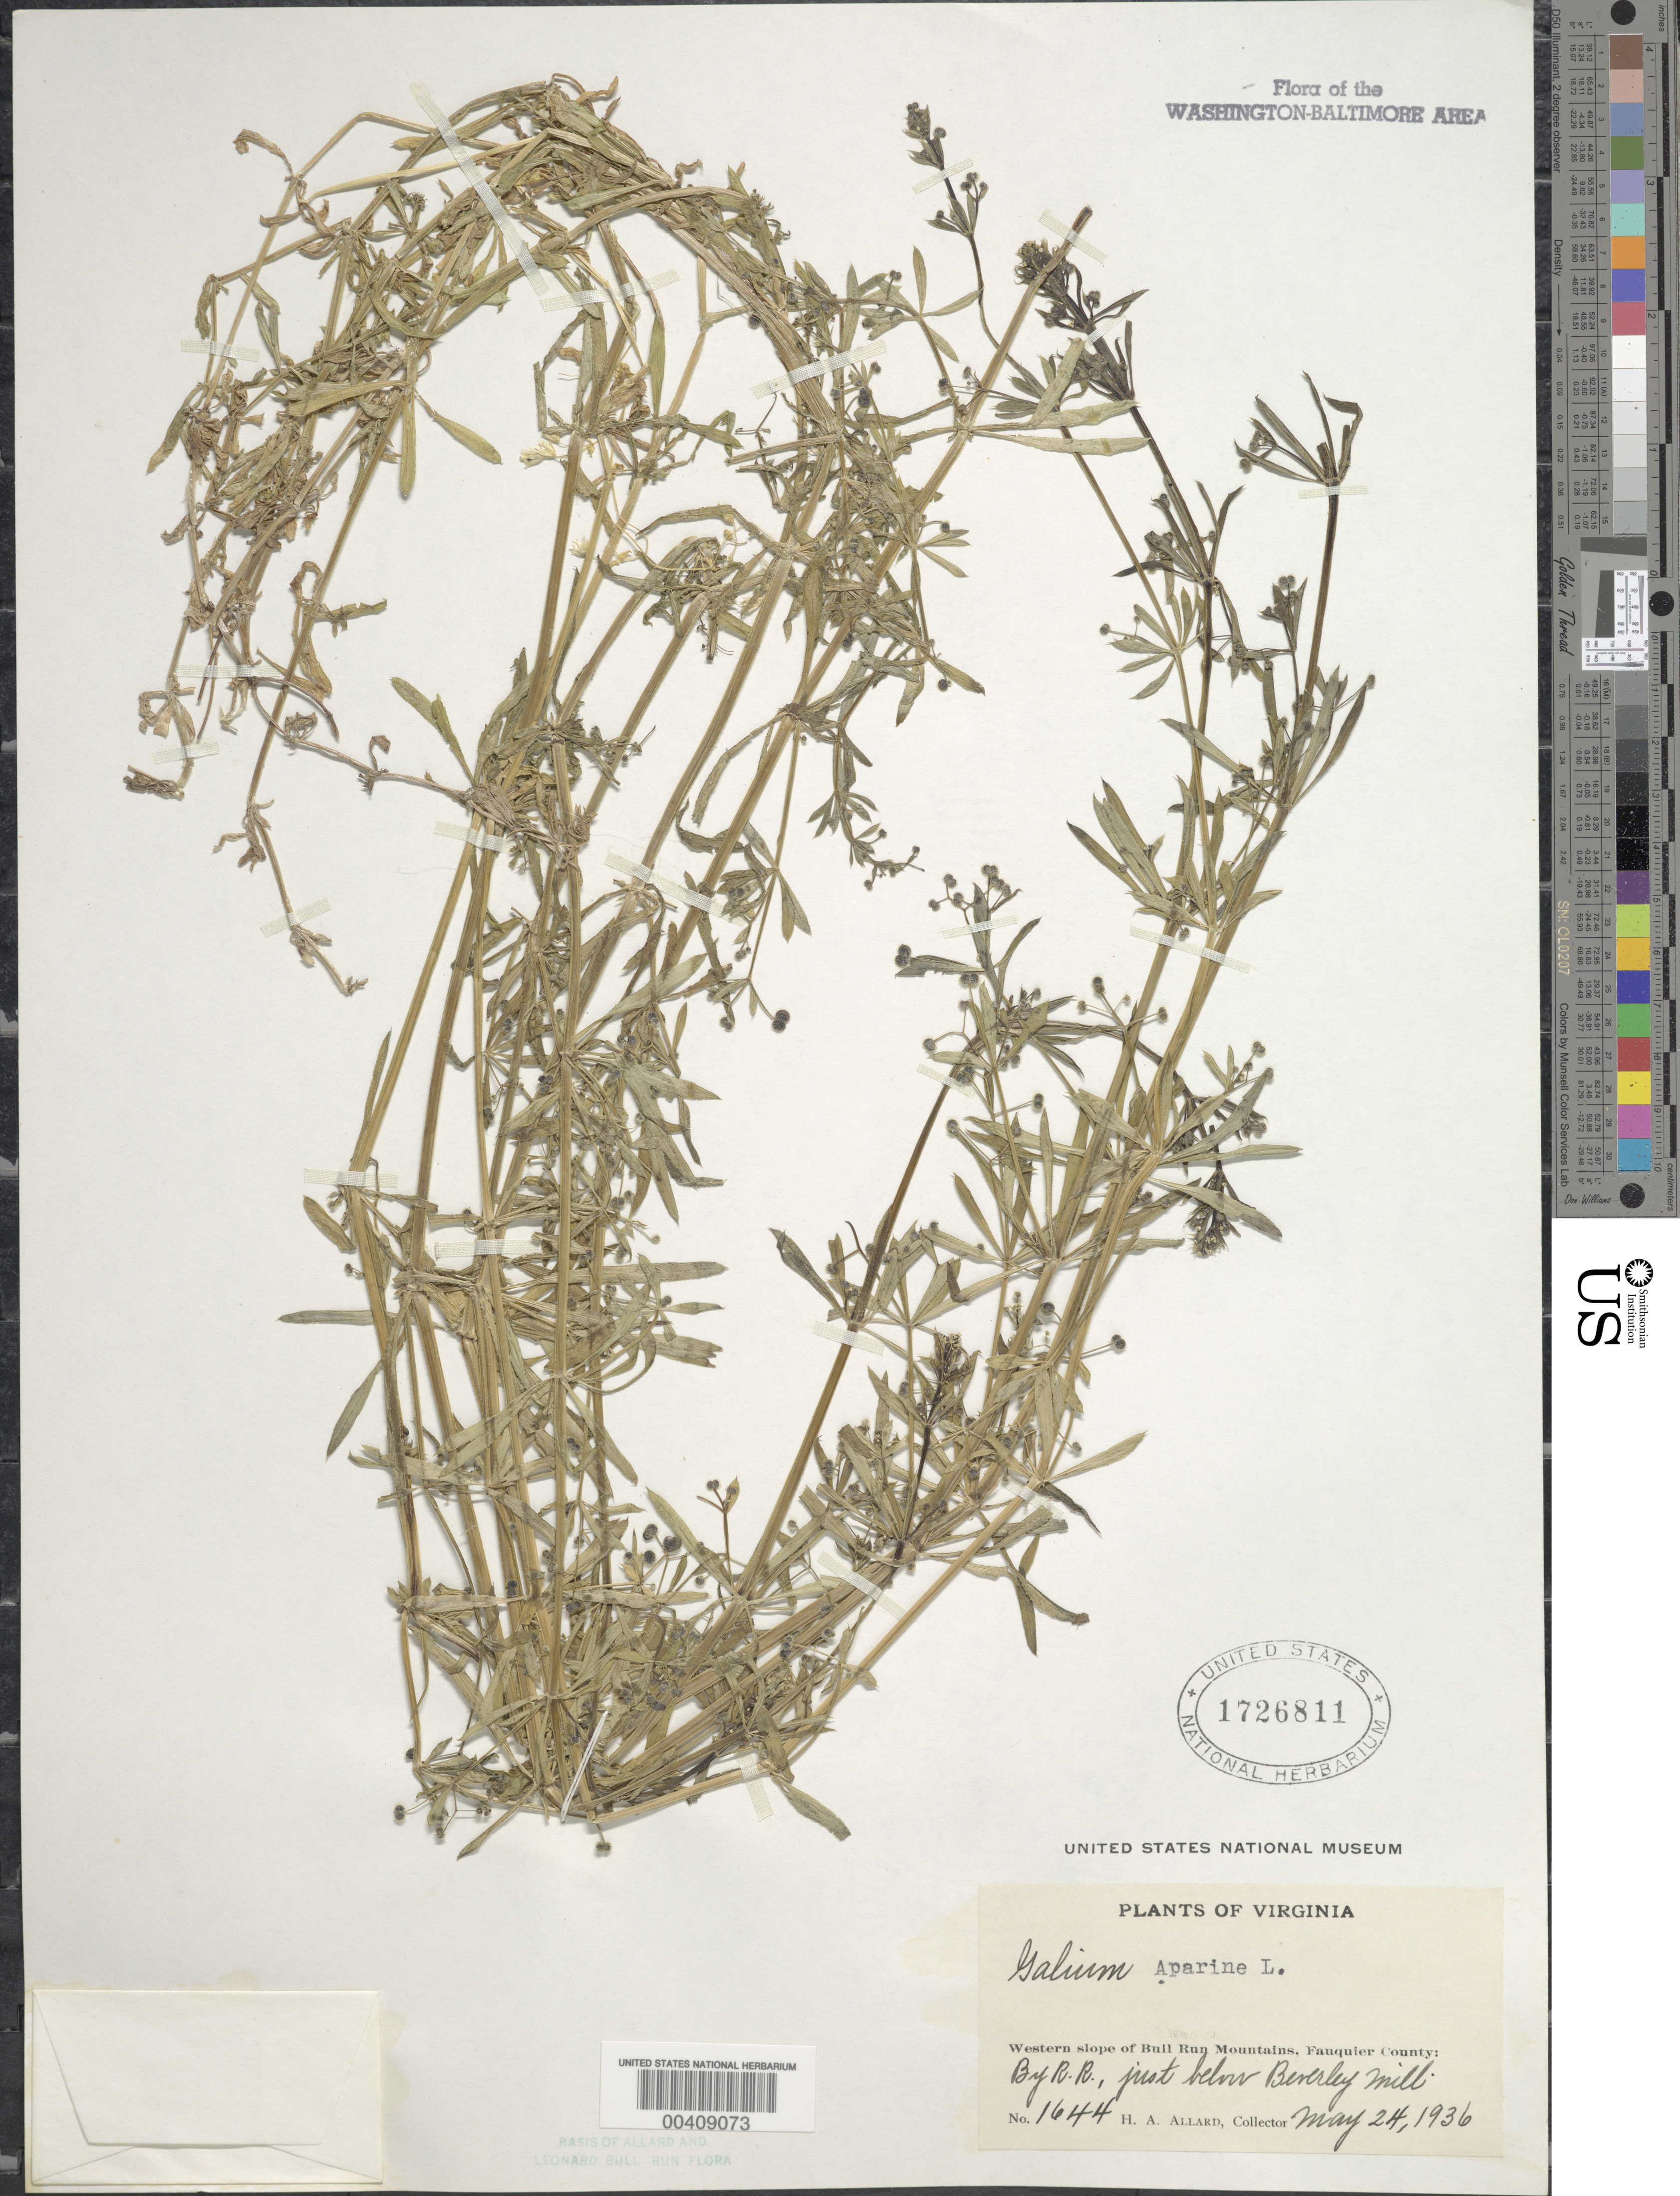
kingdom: Plantae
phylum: Tracheophyta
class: Magnoliopsida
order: Gentianales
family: Rubiaceae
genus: Galium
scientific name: Galium aparine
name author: L.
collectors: H. A. Allard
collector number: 1644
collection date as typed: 24 May 1936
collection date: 1936-05-24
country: United States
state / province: Virginia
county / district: Fauquier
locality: Beverley Mill, west slope of Bull Run Mts.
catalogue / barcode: US 1726811